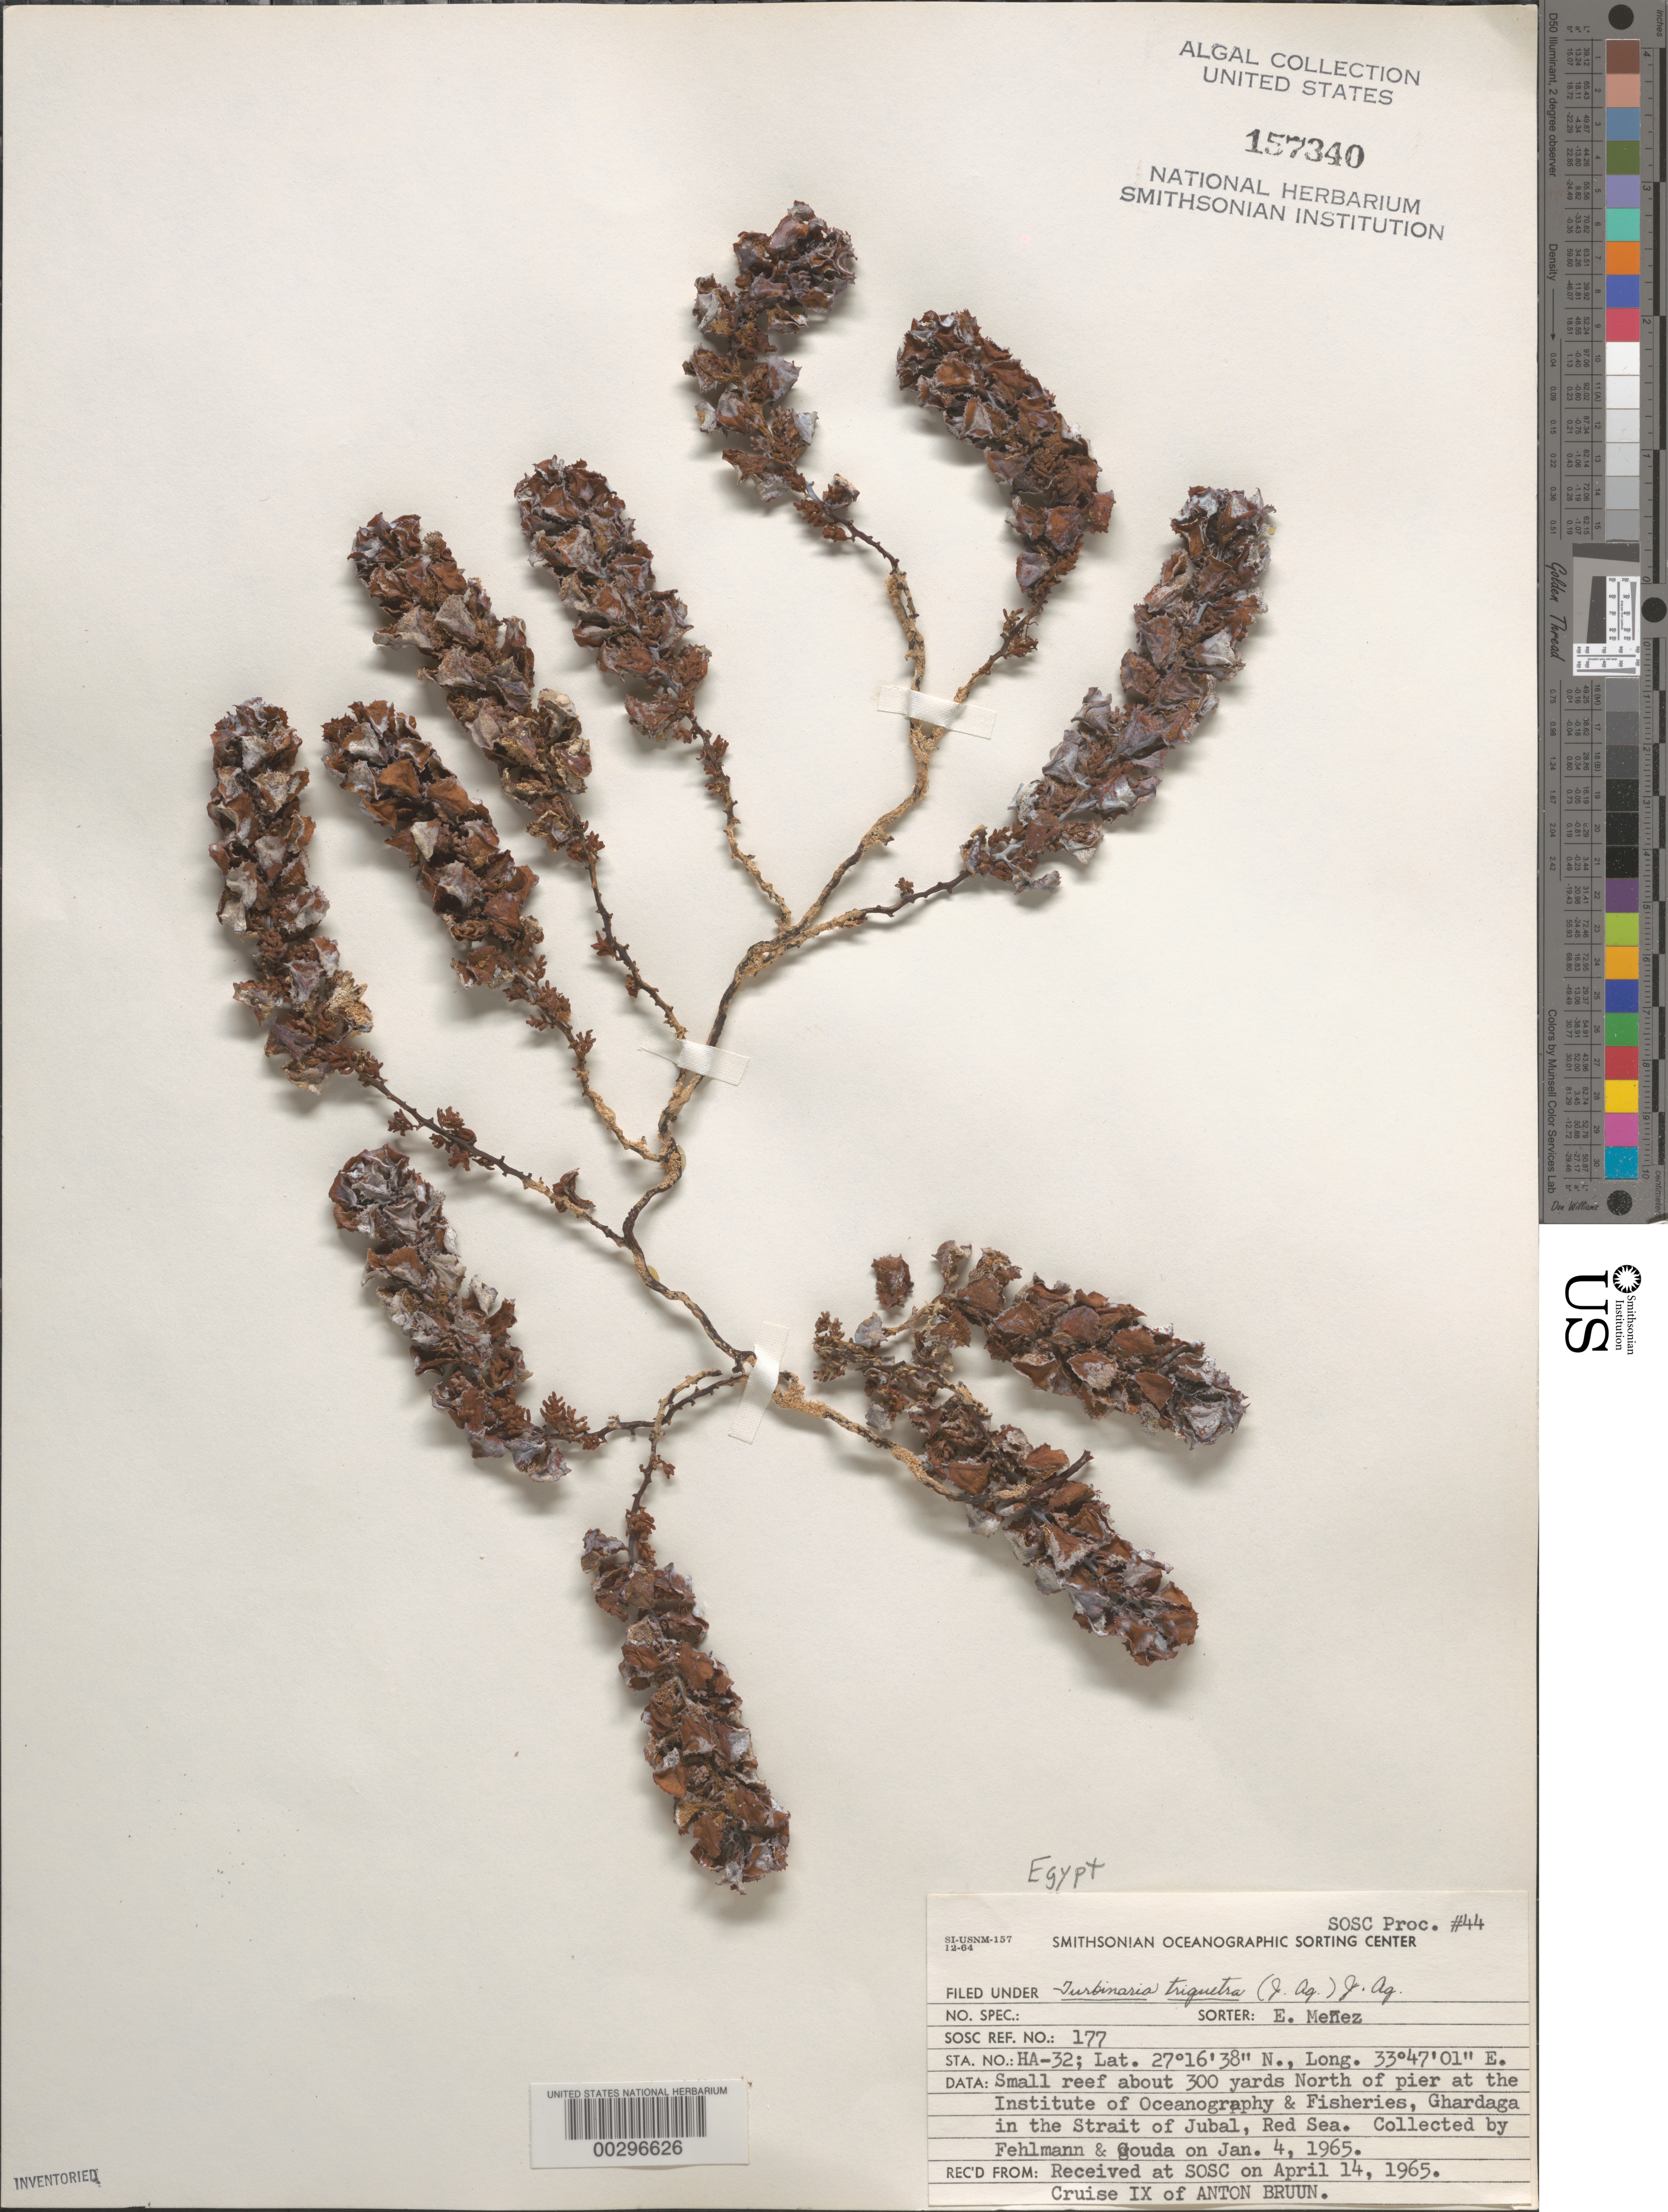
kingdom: Chromista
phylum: Ochrophyta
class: Phaeophyceae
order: Fucales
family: Sargassaceae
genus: Turbinaria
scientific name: Turbinaria triquetra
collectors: H. Fehlmann & E. J. Gouda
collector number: Station Ha-32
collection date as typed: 04 Jan 1965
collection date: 1965-01-04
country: Egypt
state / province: Al Bahr al Ahmar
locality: Ghardaga, Inst. of Oceanography and Fisheries, Strait of Jubal, Red Sea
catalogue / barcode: US 157340